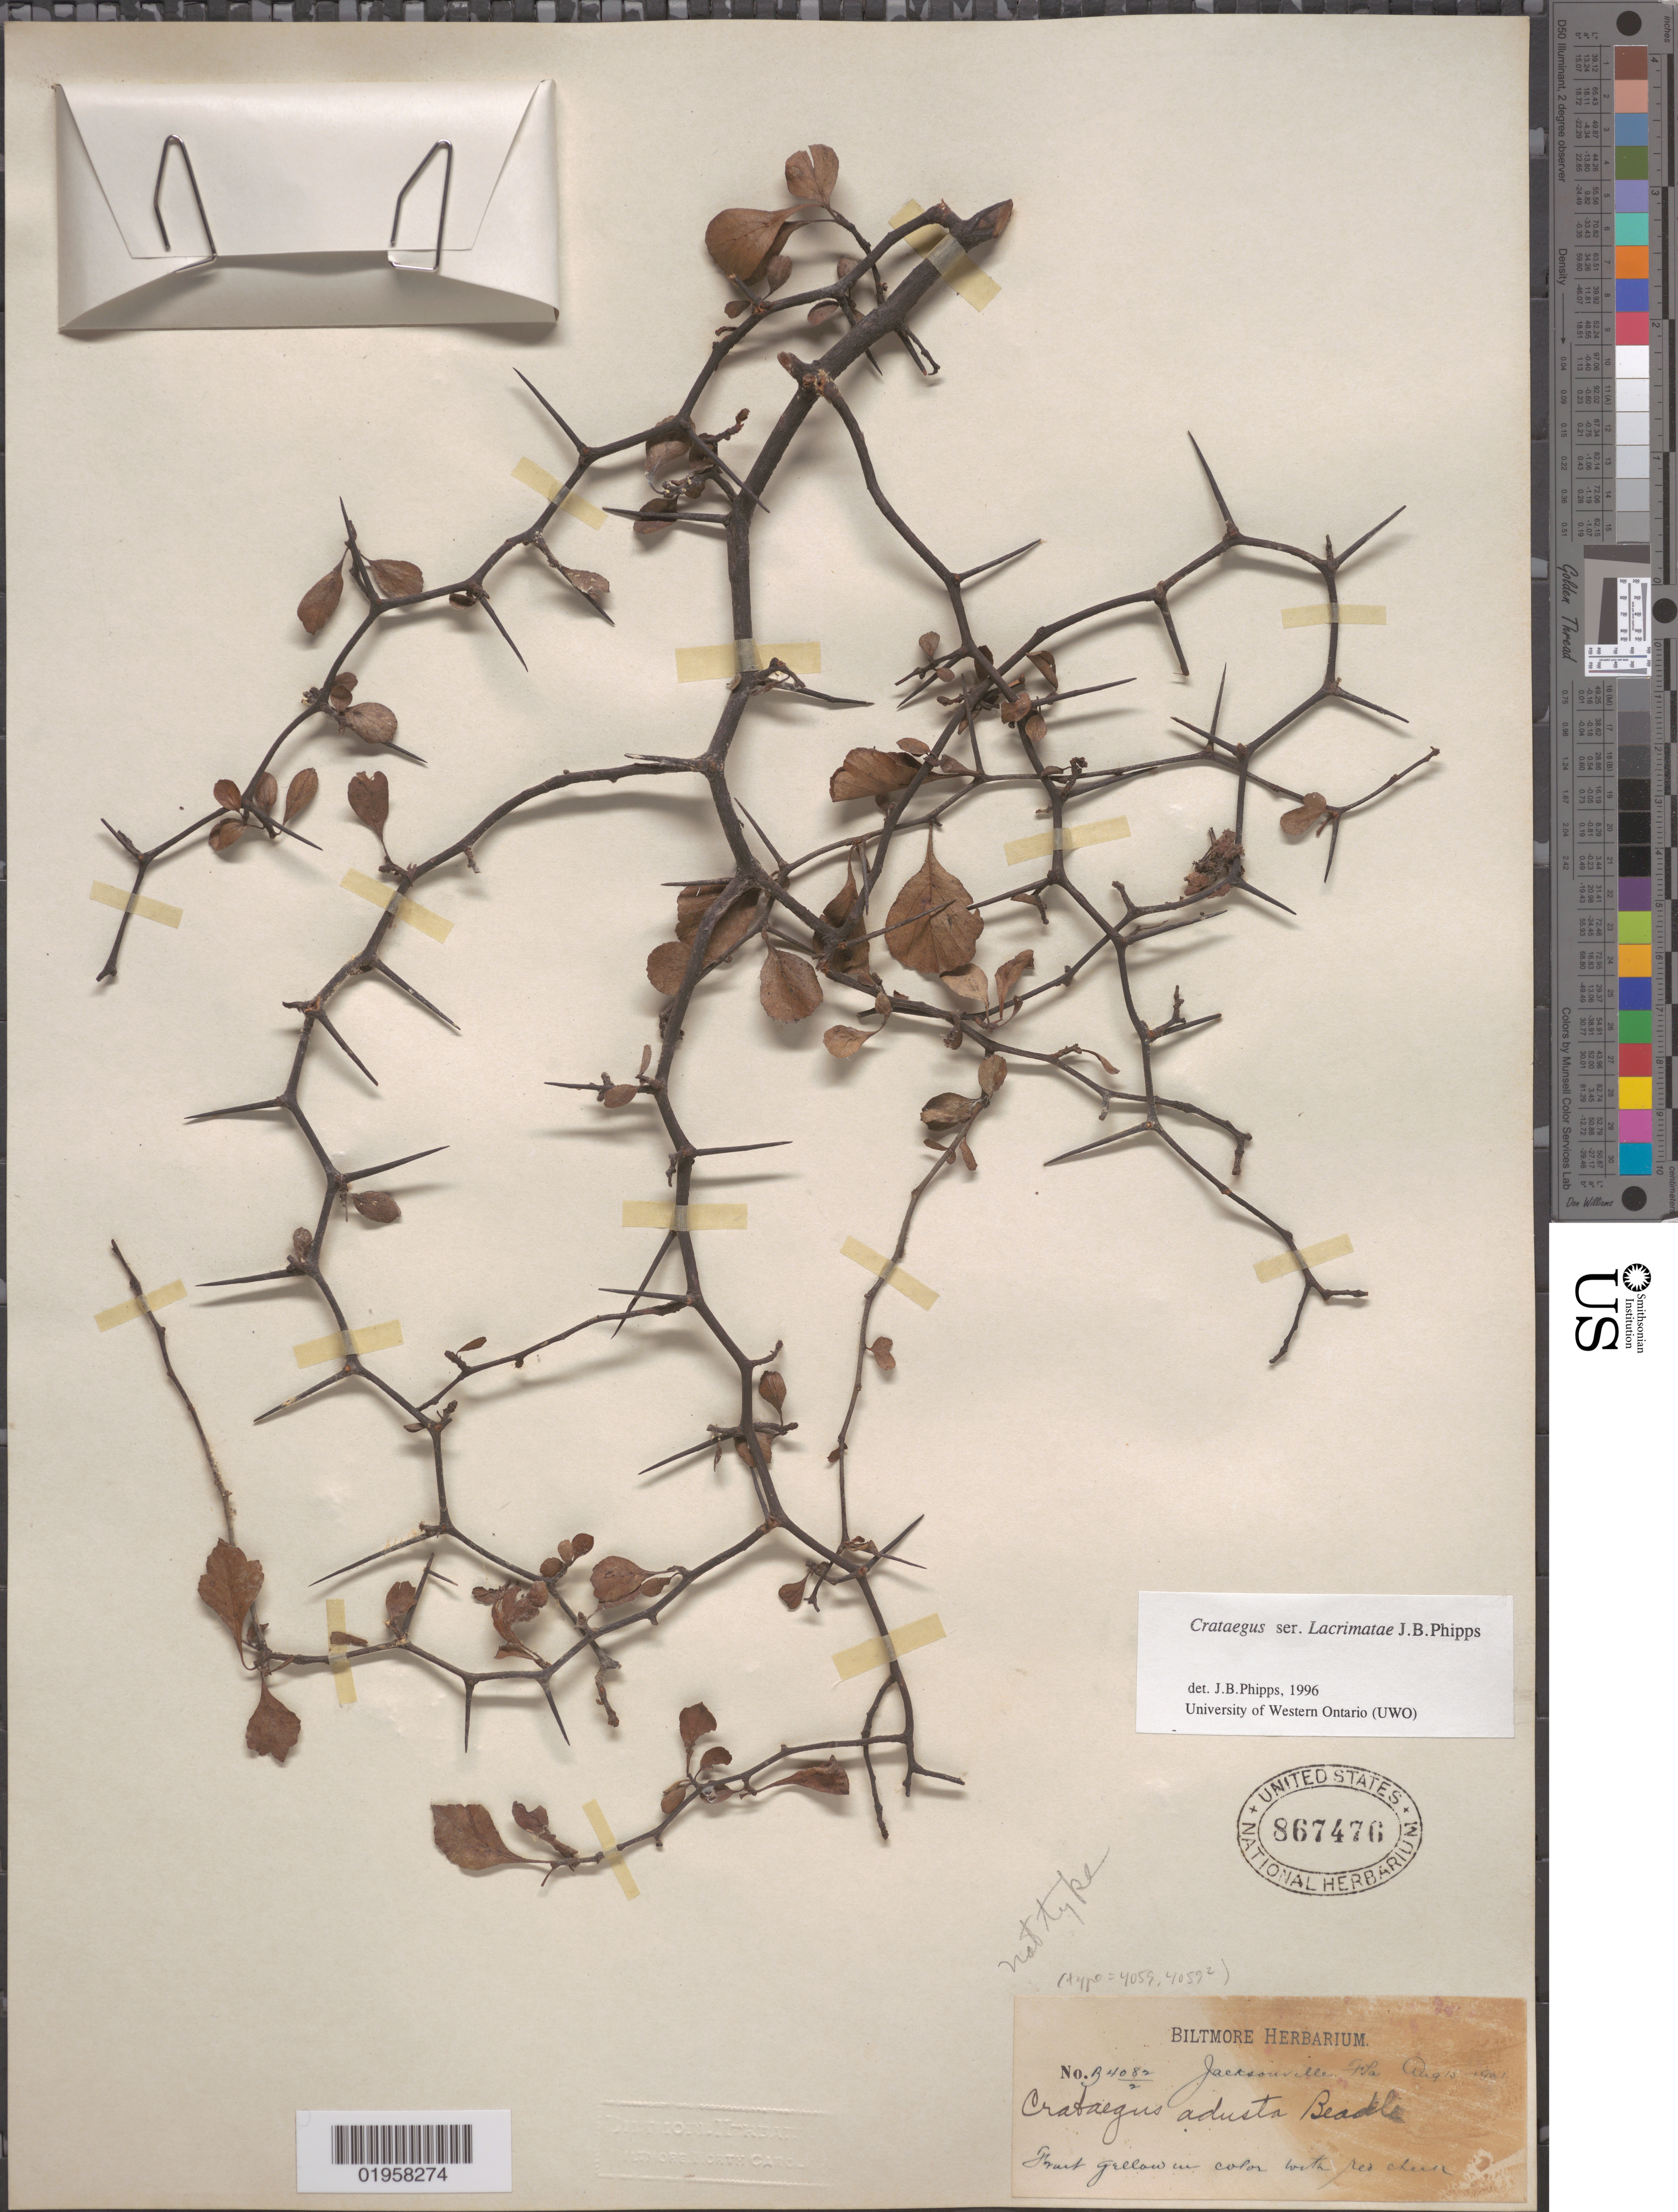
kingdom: Plantae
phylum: Tracheophyta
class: Magnoliopsida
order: Rosales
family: Rosaceae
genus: Crataegus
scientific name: Crataegus adusta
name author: Beadle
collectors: ex herb. Biltmore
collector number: B4082/2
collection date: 1901-08-15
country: United States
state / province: Florida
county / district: Duval County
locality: Jacksonville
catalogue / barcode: US 867476